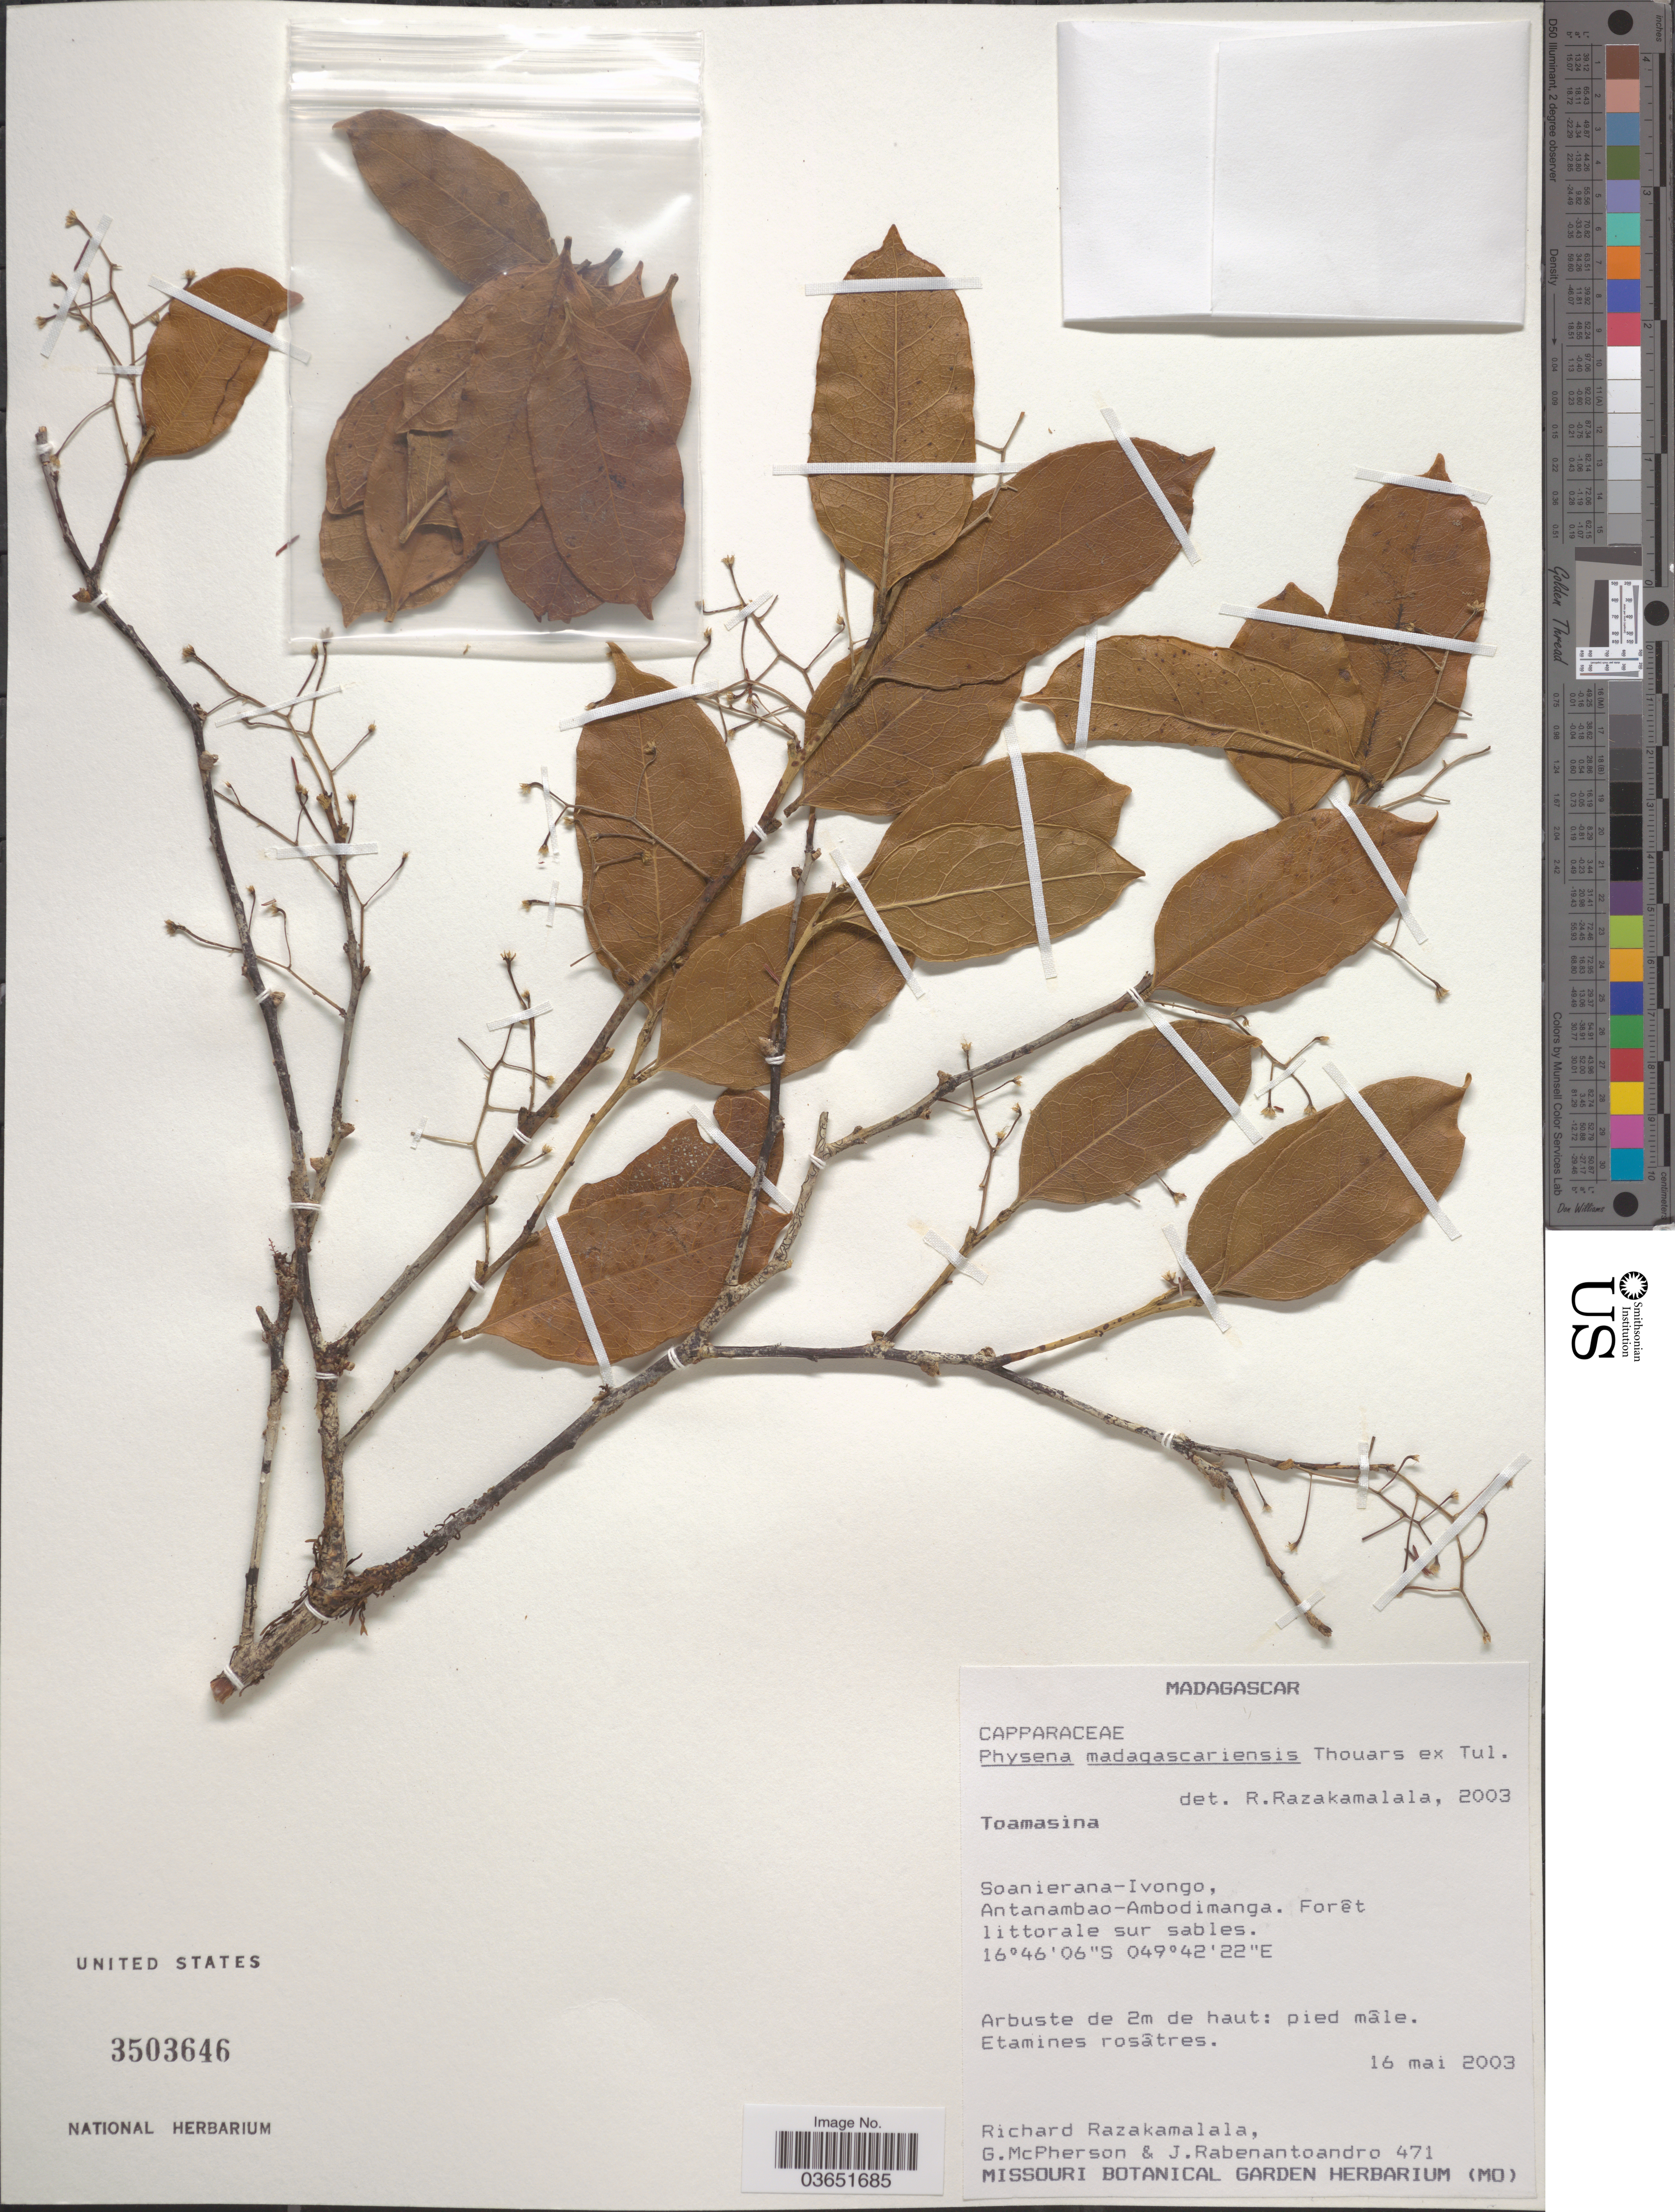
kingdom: Plantae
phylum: Tracheophyta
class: Magnoliopsida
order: Caryophyllales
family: Physenaceae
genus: Physena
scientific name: Physena madagascariensis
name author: Thouars ex Tul.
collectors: R. Razakamalala, G. McPherson & J. Rabenantoandro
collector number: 471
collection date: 2003-05-16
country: Madagascar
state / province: Analanjirofo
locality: Soanierana-Ivongo, Antanambao-Ambodimanga.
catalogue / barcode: US 3503646